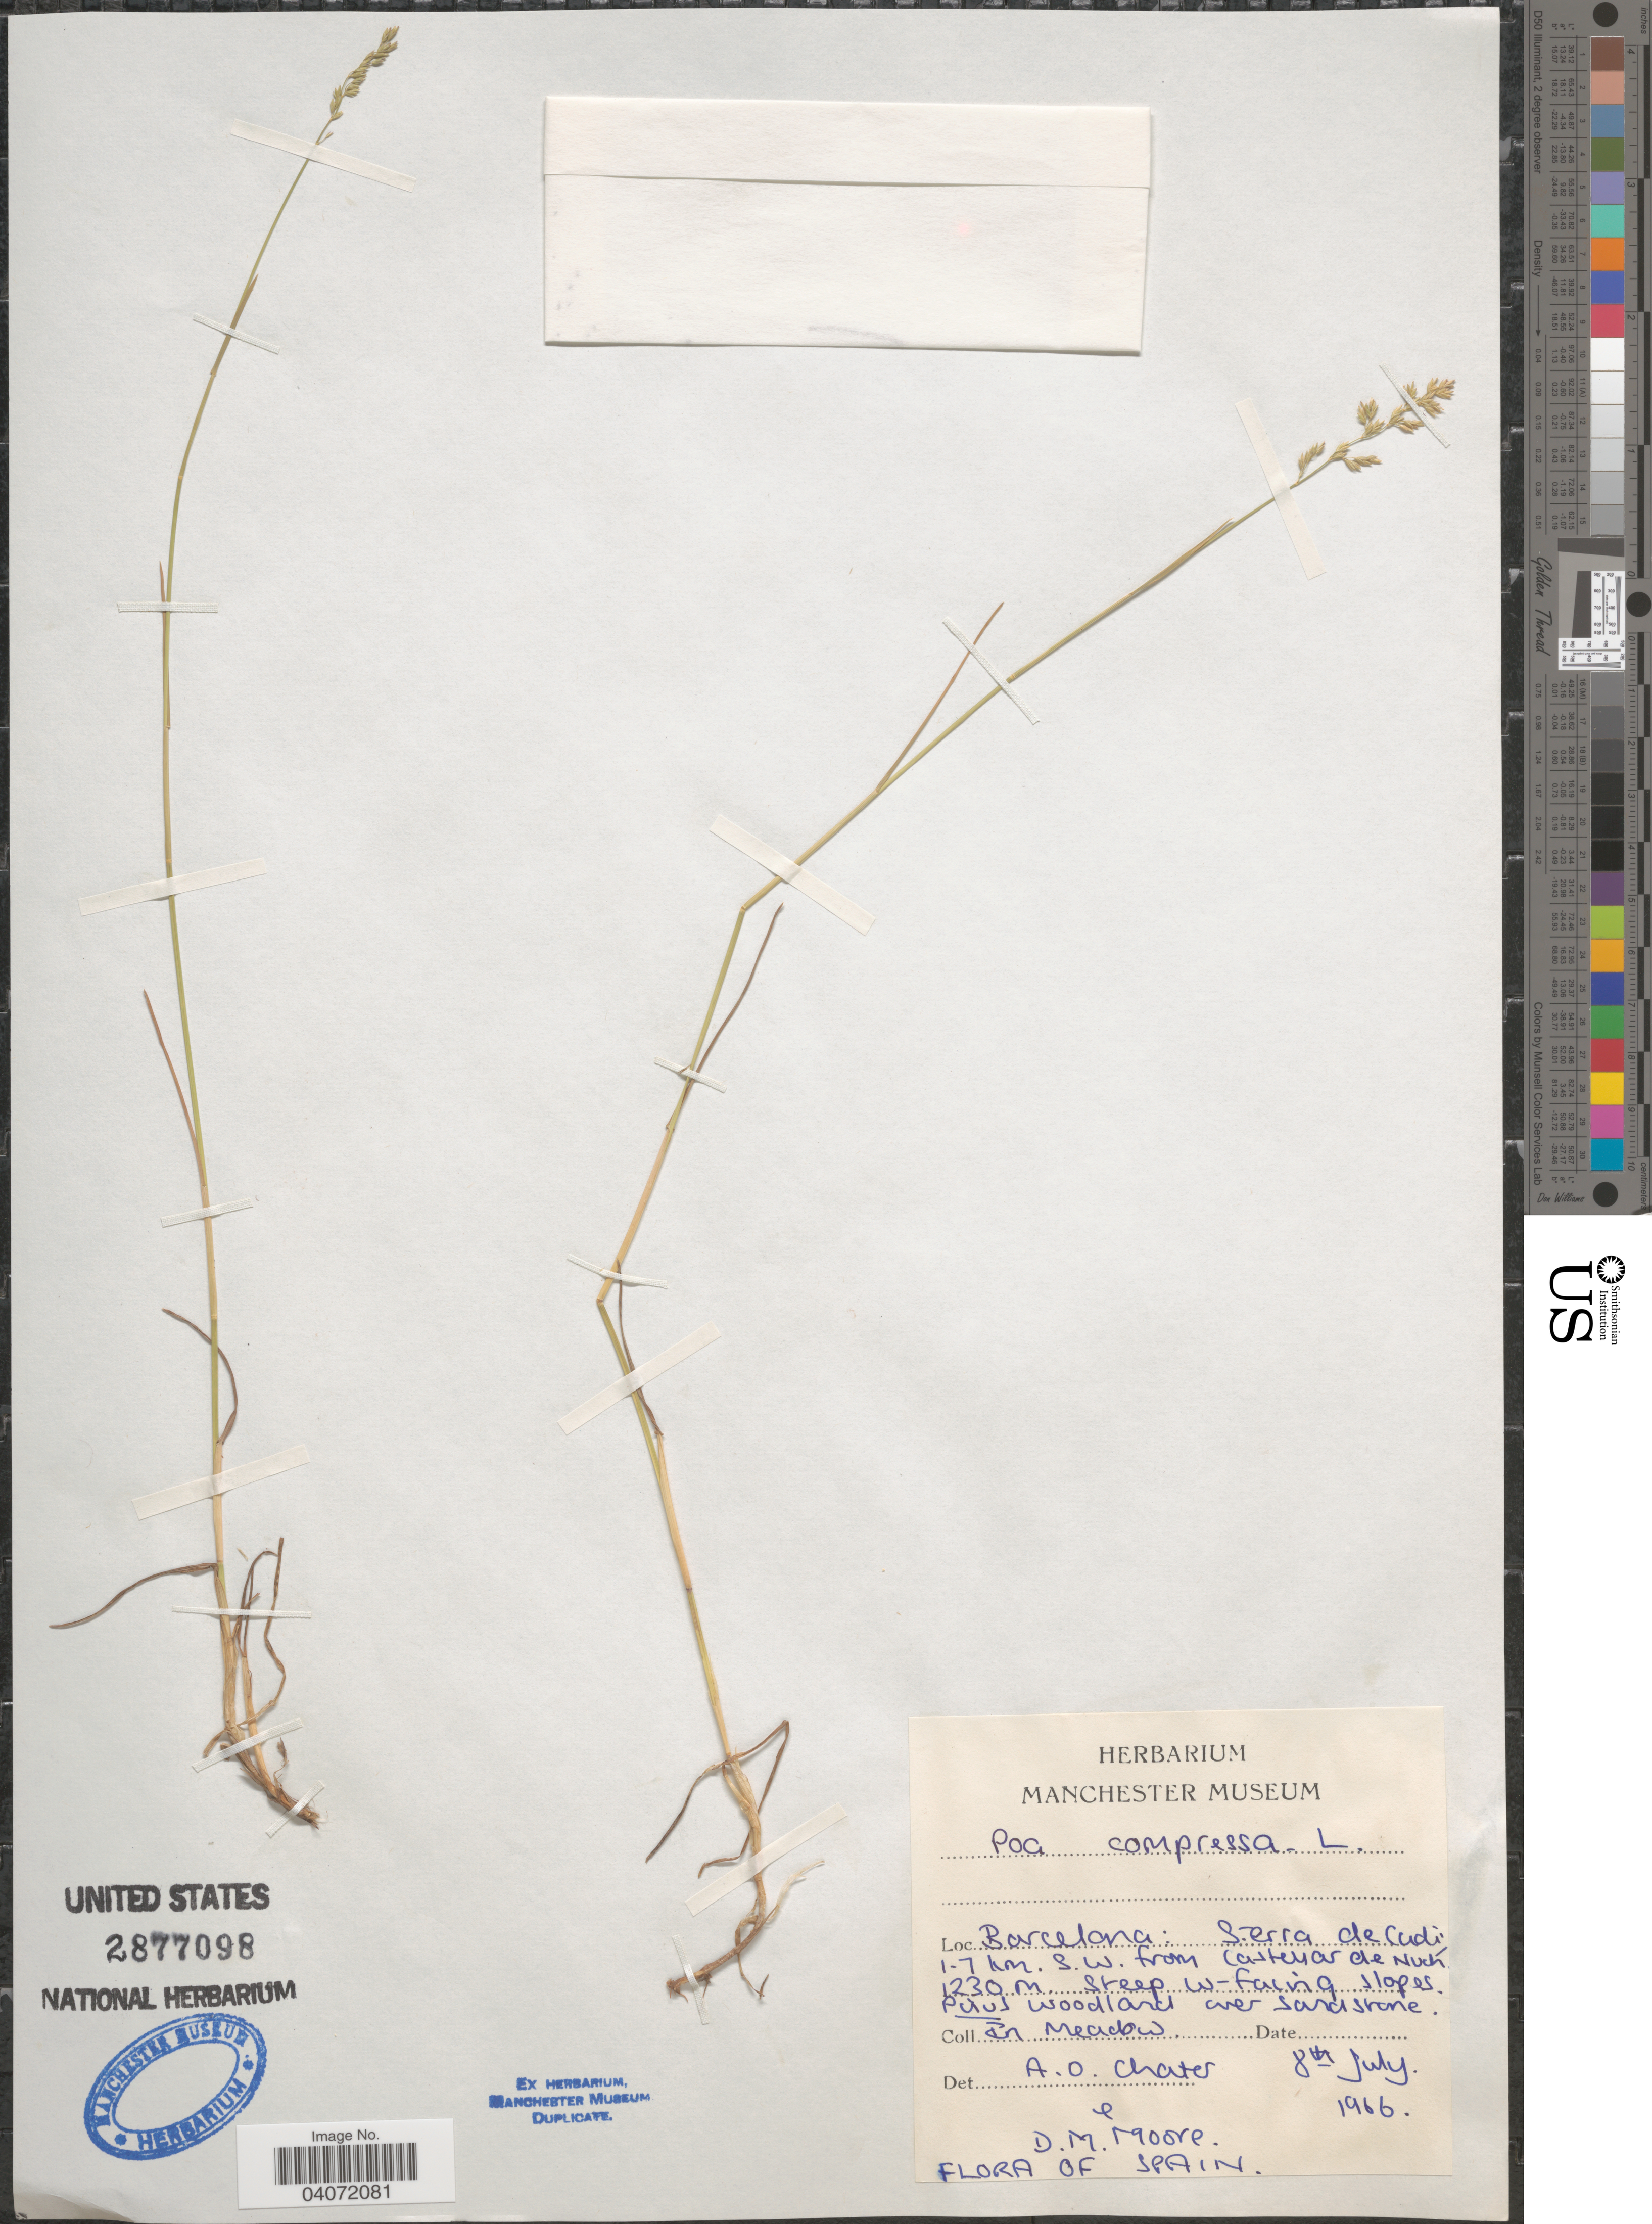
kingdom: Plantae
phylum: Tracheophyta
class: Liliopsida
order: Poales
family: Poaceae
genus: Poa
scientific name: Poa compressa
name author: L.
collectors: A. O. Chater & D. Moore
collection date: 1966-07-08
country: Spain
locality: Barcelona: Sierra de Cudi, 1-7 km. S.W. from Castenar de Nuch. Steep W-facing slopes.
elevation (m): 1230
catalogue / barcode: US 2877098